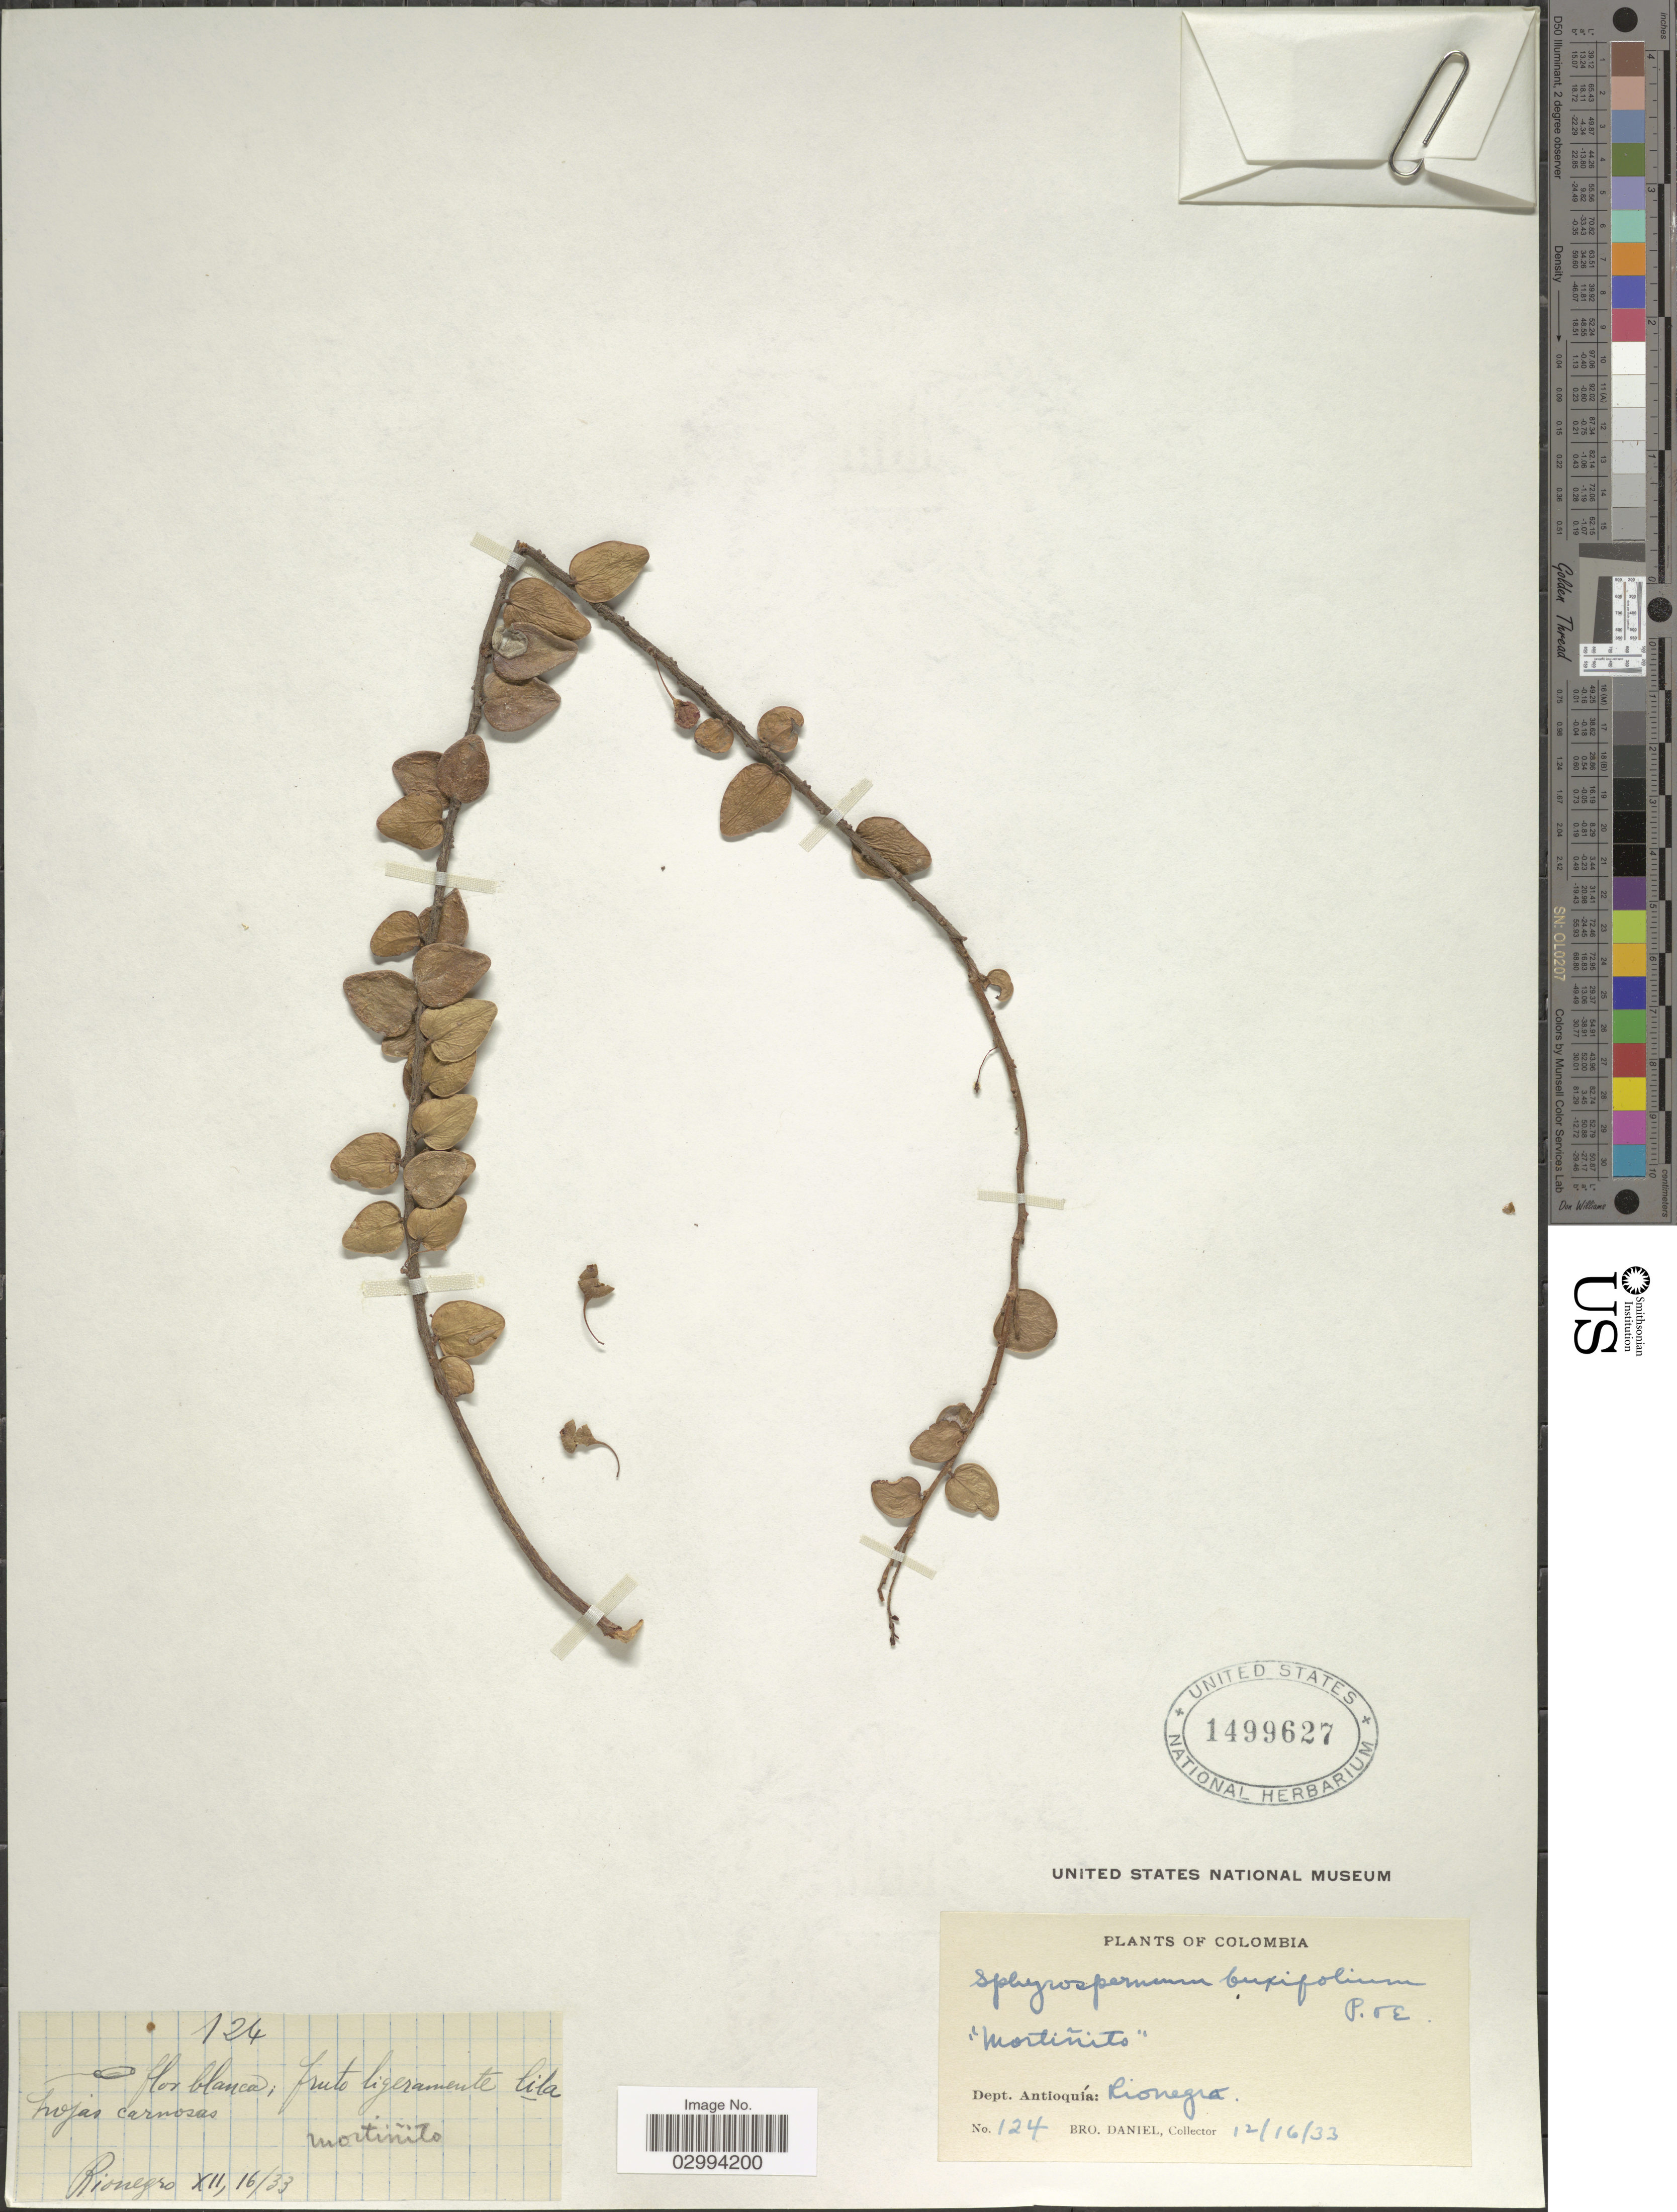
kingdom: Plantae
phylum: Tracheophyta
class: Magnoliopsida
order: Ericales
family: Ericaceae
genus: Sphyrospermum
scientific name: Sphyrospermum buxifolium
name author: Poepp. & Endl.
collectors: Bro. Daniel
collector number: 124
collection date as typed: Transcribed d/m/y: 16/12/33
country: Colombia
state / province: Antioquia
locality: Dept. Antioquía: Rionegrá.Lojas carnosas.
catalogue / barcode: US 1499627